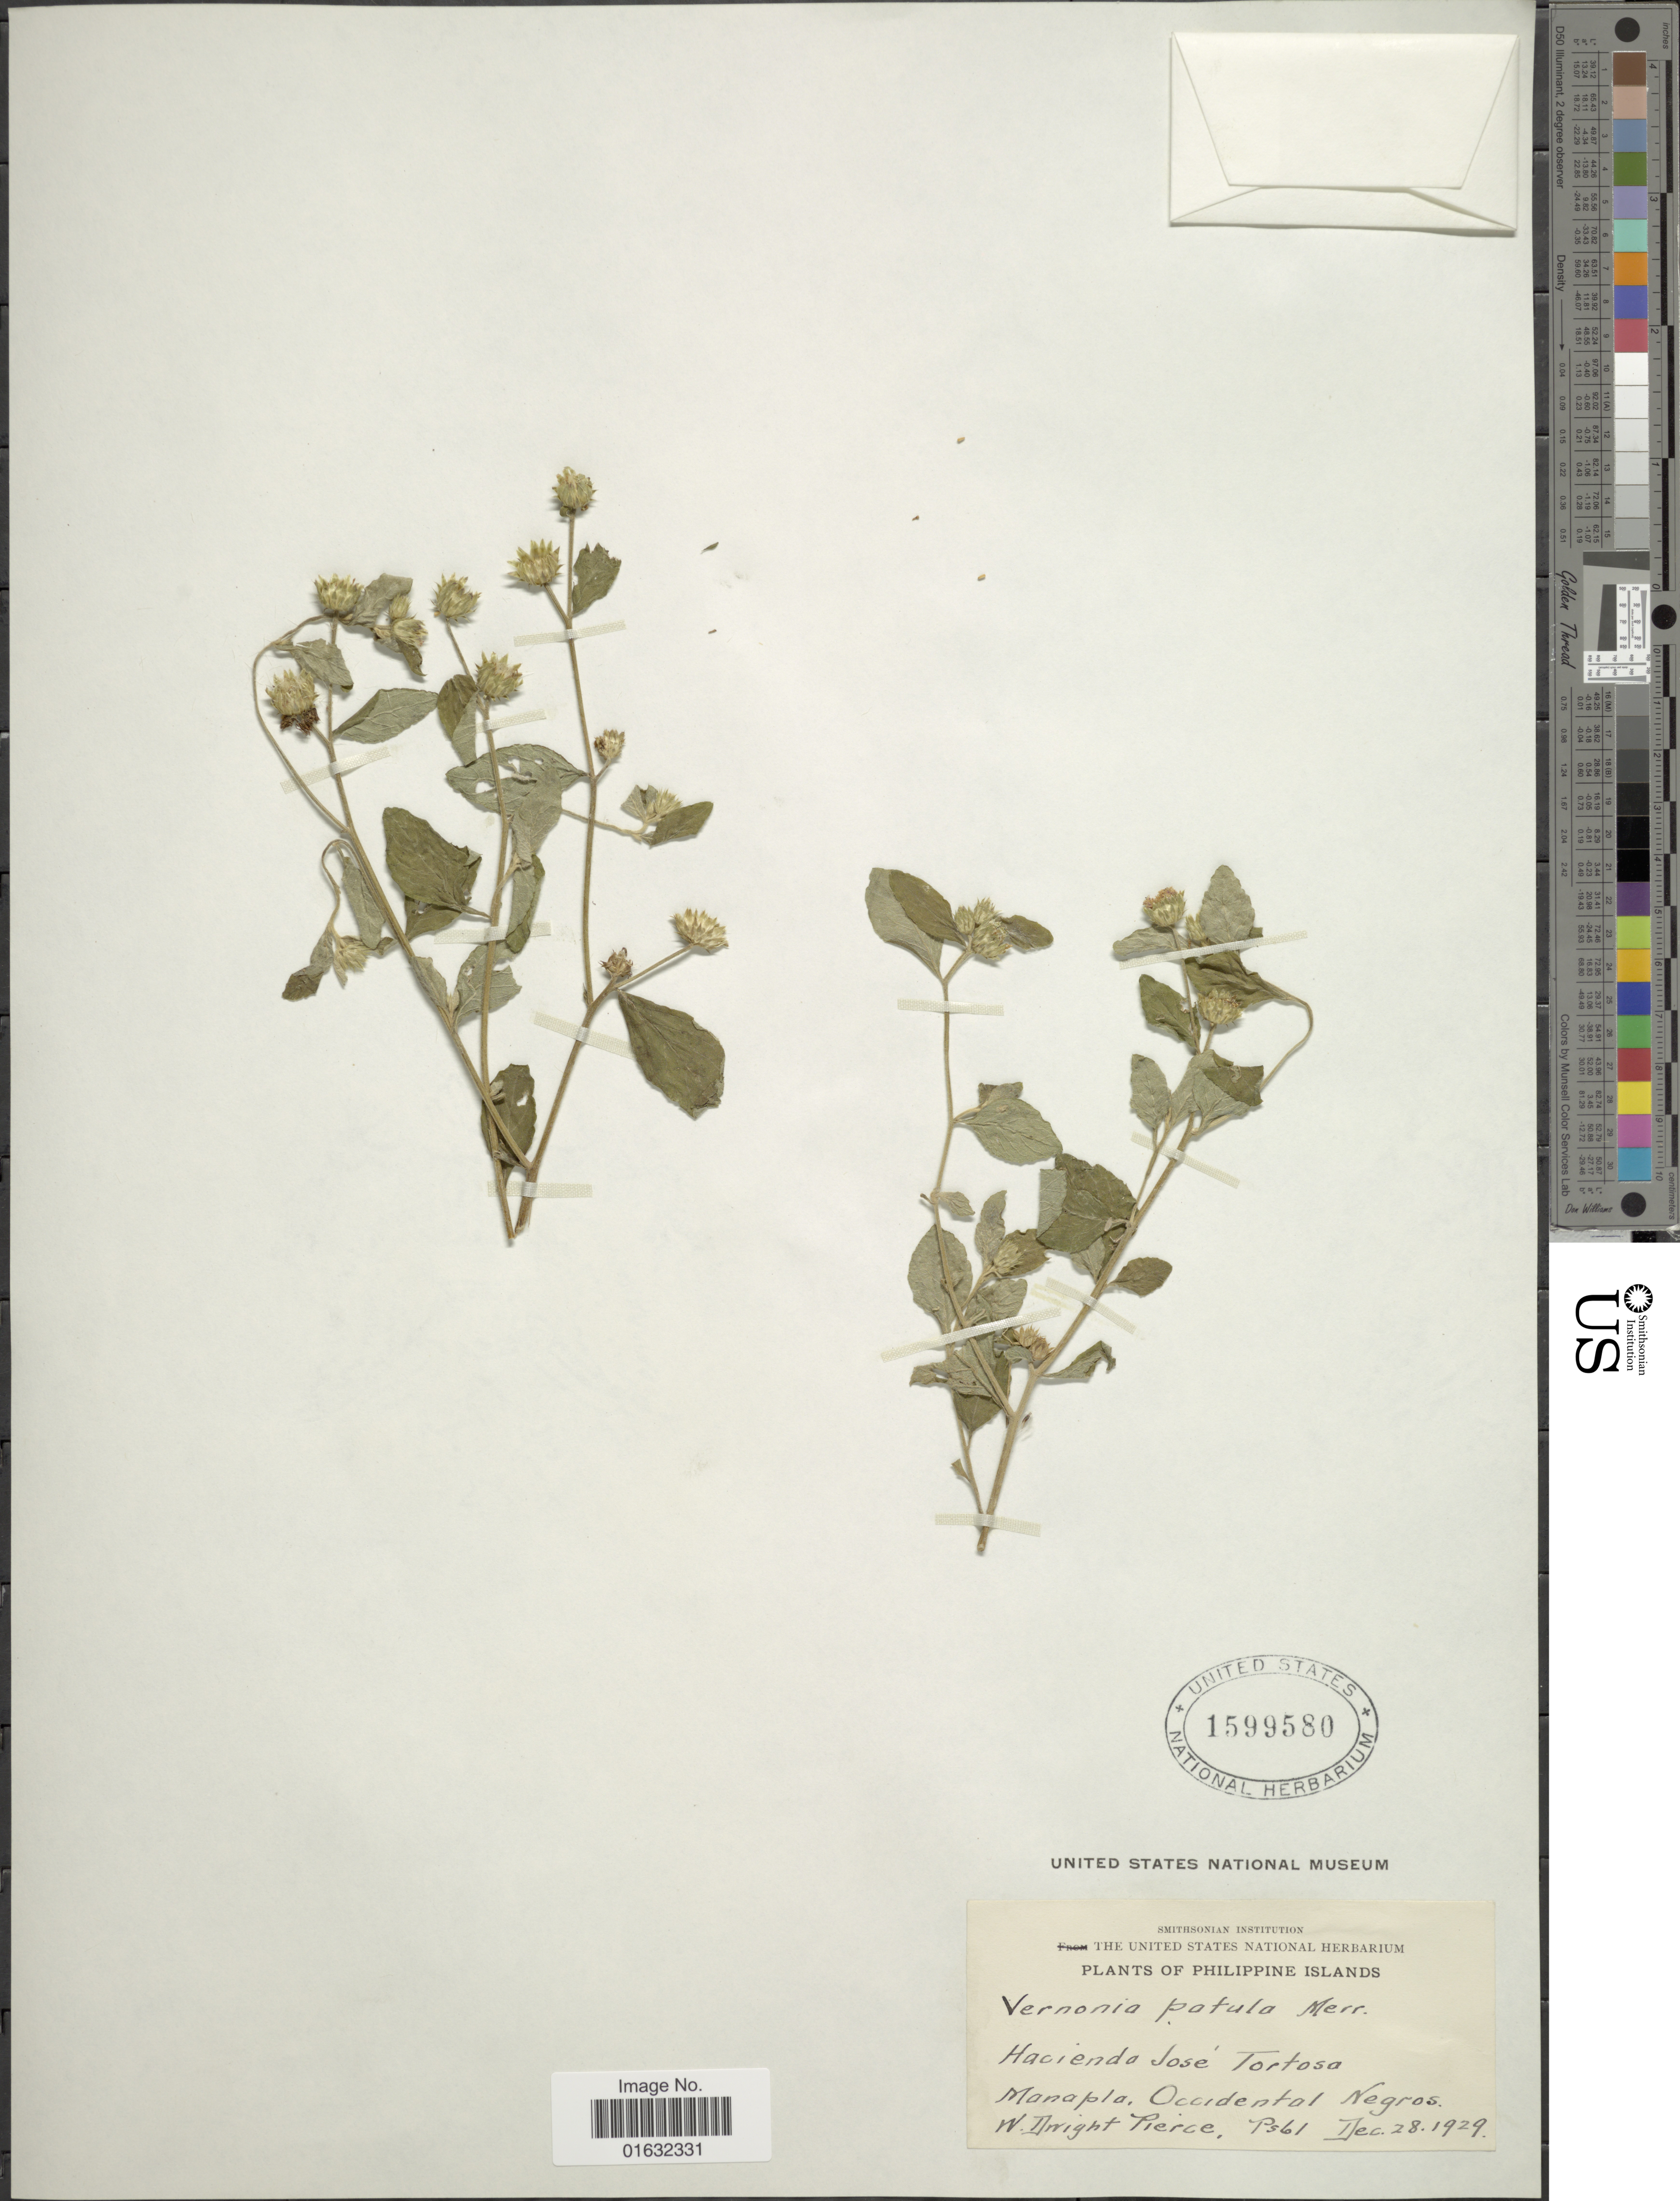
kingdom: Plantae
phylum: Tracheophyta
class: Magnoliopsida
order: Asterales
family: Asteraceae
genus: Cyanthillium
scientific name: Cyanthillium patulum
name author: (Aiton) H. Rob.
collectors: W. Pierce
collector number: P561*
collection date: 1929-12-28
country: Philippines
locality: Hacienda Jose Tortosa, Manapla, Occidental, Negros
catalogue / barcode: US 1599580